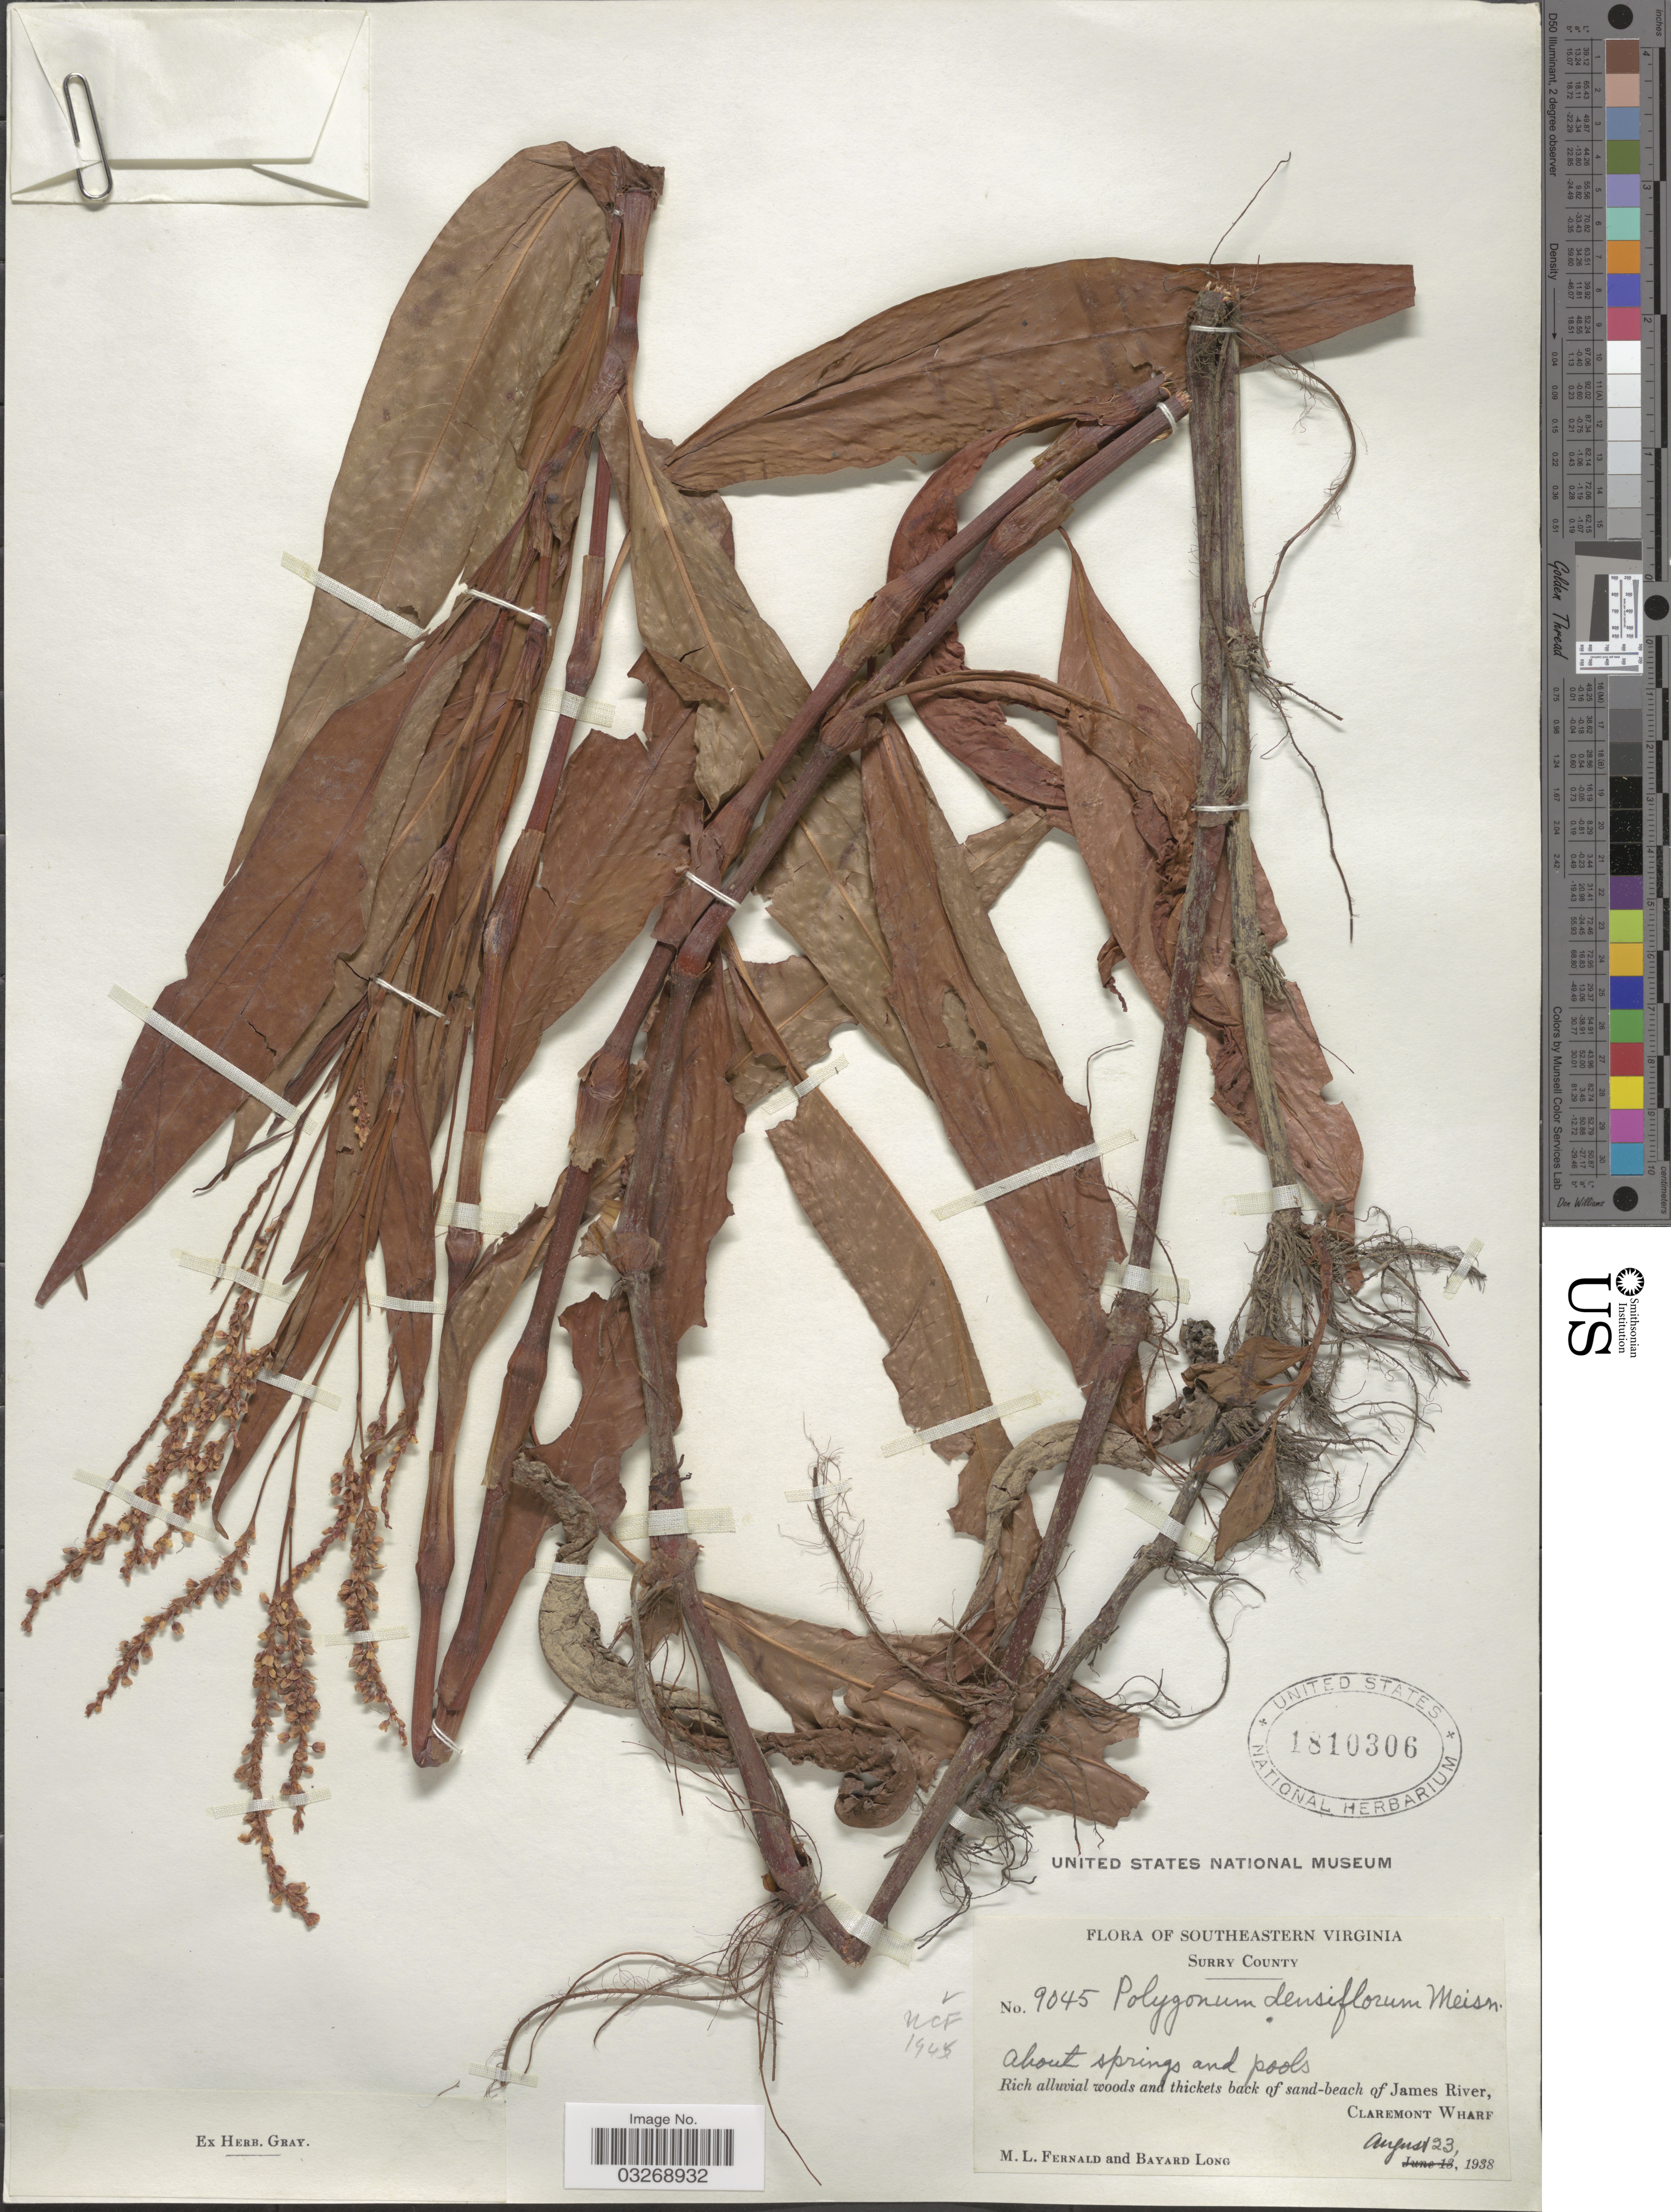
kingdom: Plantae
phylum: Tracheophyta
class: Magnoliopsida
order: Caryophyllales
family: Polygonaceae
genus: Persicaria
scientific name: Persicaria glabra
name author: (Willd.) M. Gómez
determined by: Atha, D. E.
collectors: M. L. Fernald & B. Long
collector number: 9045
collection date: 1938-08-23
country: United States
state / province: Virginia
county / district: Surry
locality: Southeastern Virginia. Surry County. Rich alluvial woods and thickets back of sand-beach of James River, Claremont Wharf.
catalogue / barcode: US 1810306